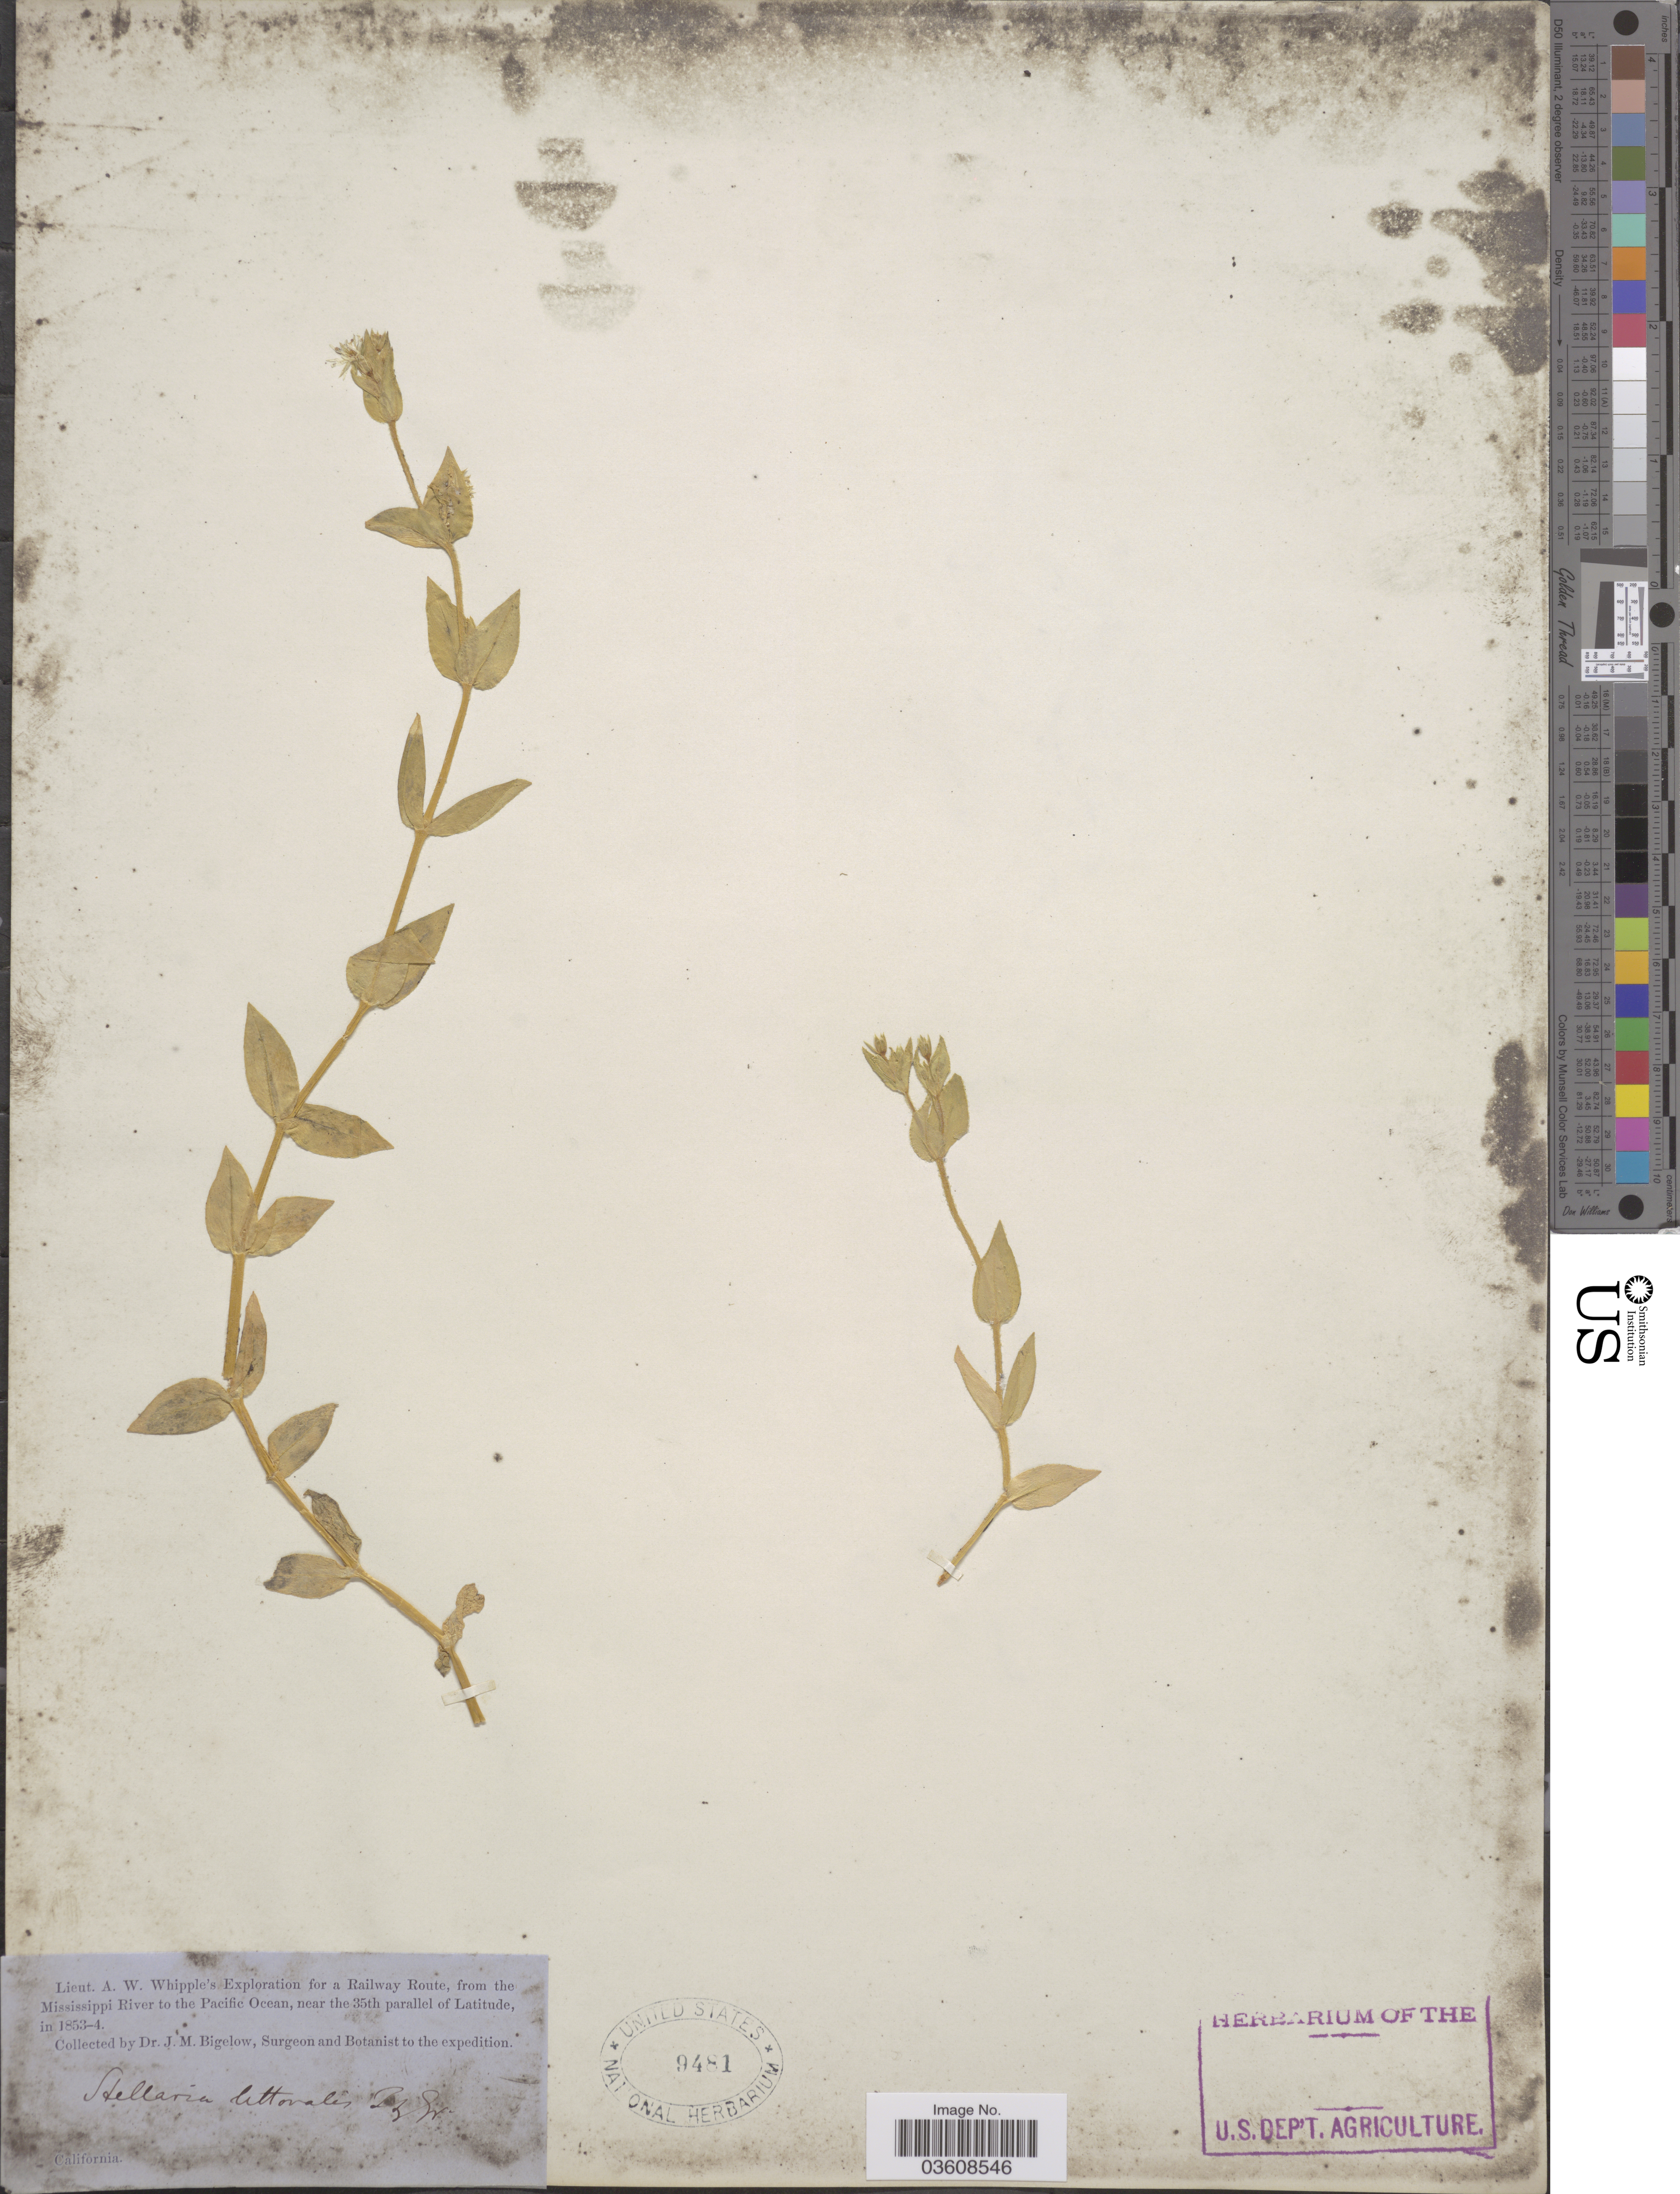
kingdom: Plantae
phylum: Tracheophyta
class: Magnoliopsida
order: Caryophyllales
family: Caryophyllaceae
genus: Stellaria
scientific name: Stellaria littoralis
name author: Torr.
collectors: J. M. Bigelow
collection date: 1853/1854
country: United States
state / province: California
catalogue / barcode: US 9481